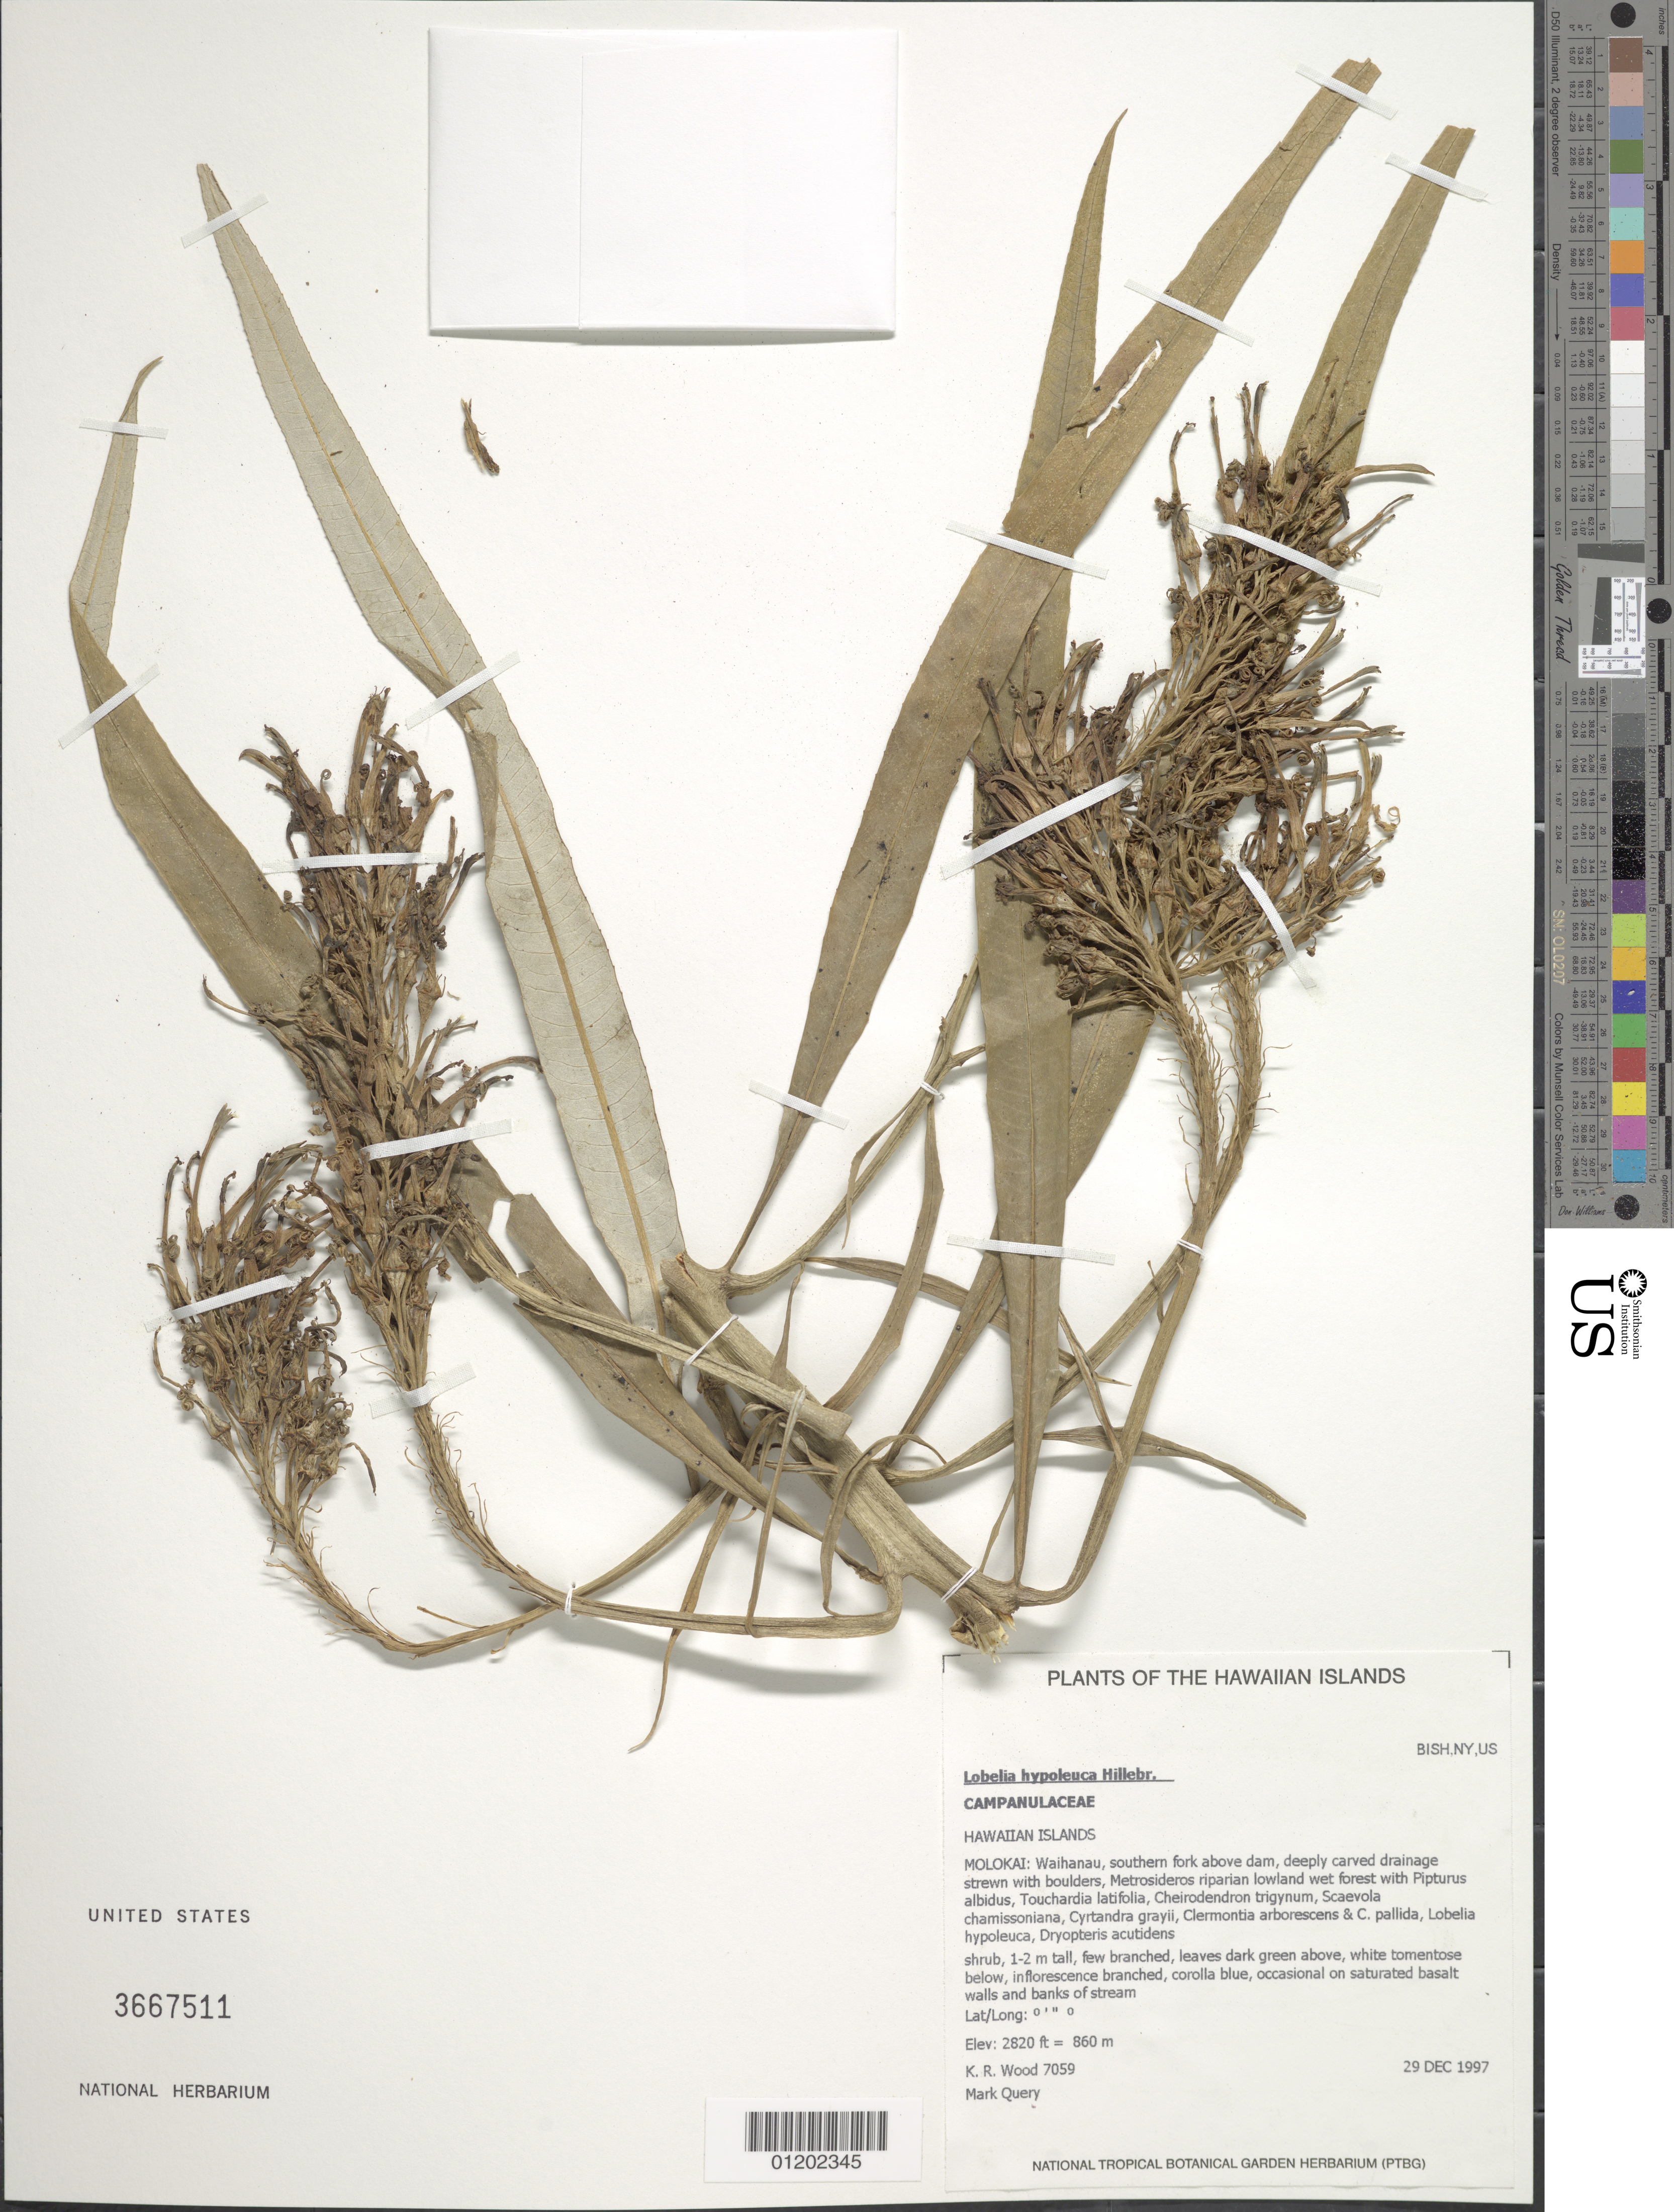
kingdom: Plantae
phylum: Tracheophyta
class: Magnoliopsida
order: Asterales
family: Campanulaceae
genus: Lobelia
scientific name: Lobelia hypoleuca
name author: Hillebr.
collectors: K. R. Wood & M. Query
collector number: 7059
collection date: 1997-12-29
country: United States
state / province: Hawaii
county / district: Maui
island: Moloka'i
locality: Waihanau, southern fork above dam, deeply carved drainage strewn with boulders.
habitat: Riparian lowland wet forest.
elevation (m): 860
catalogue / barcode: US 3667511